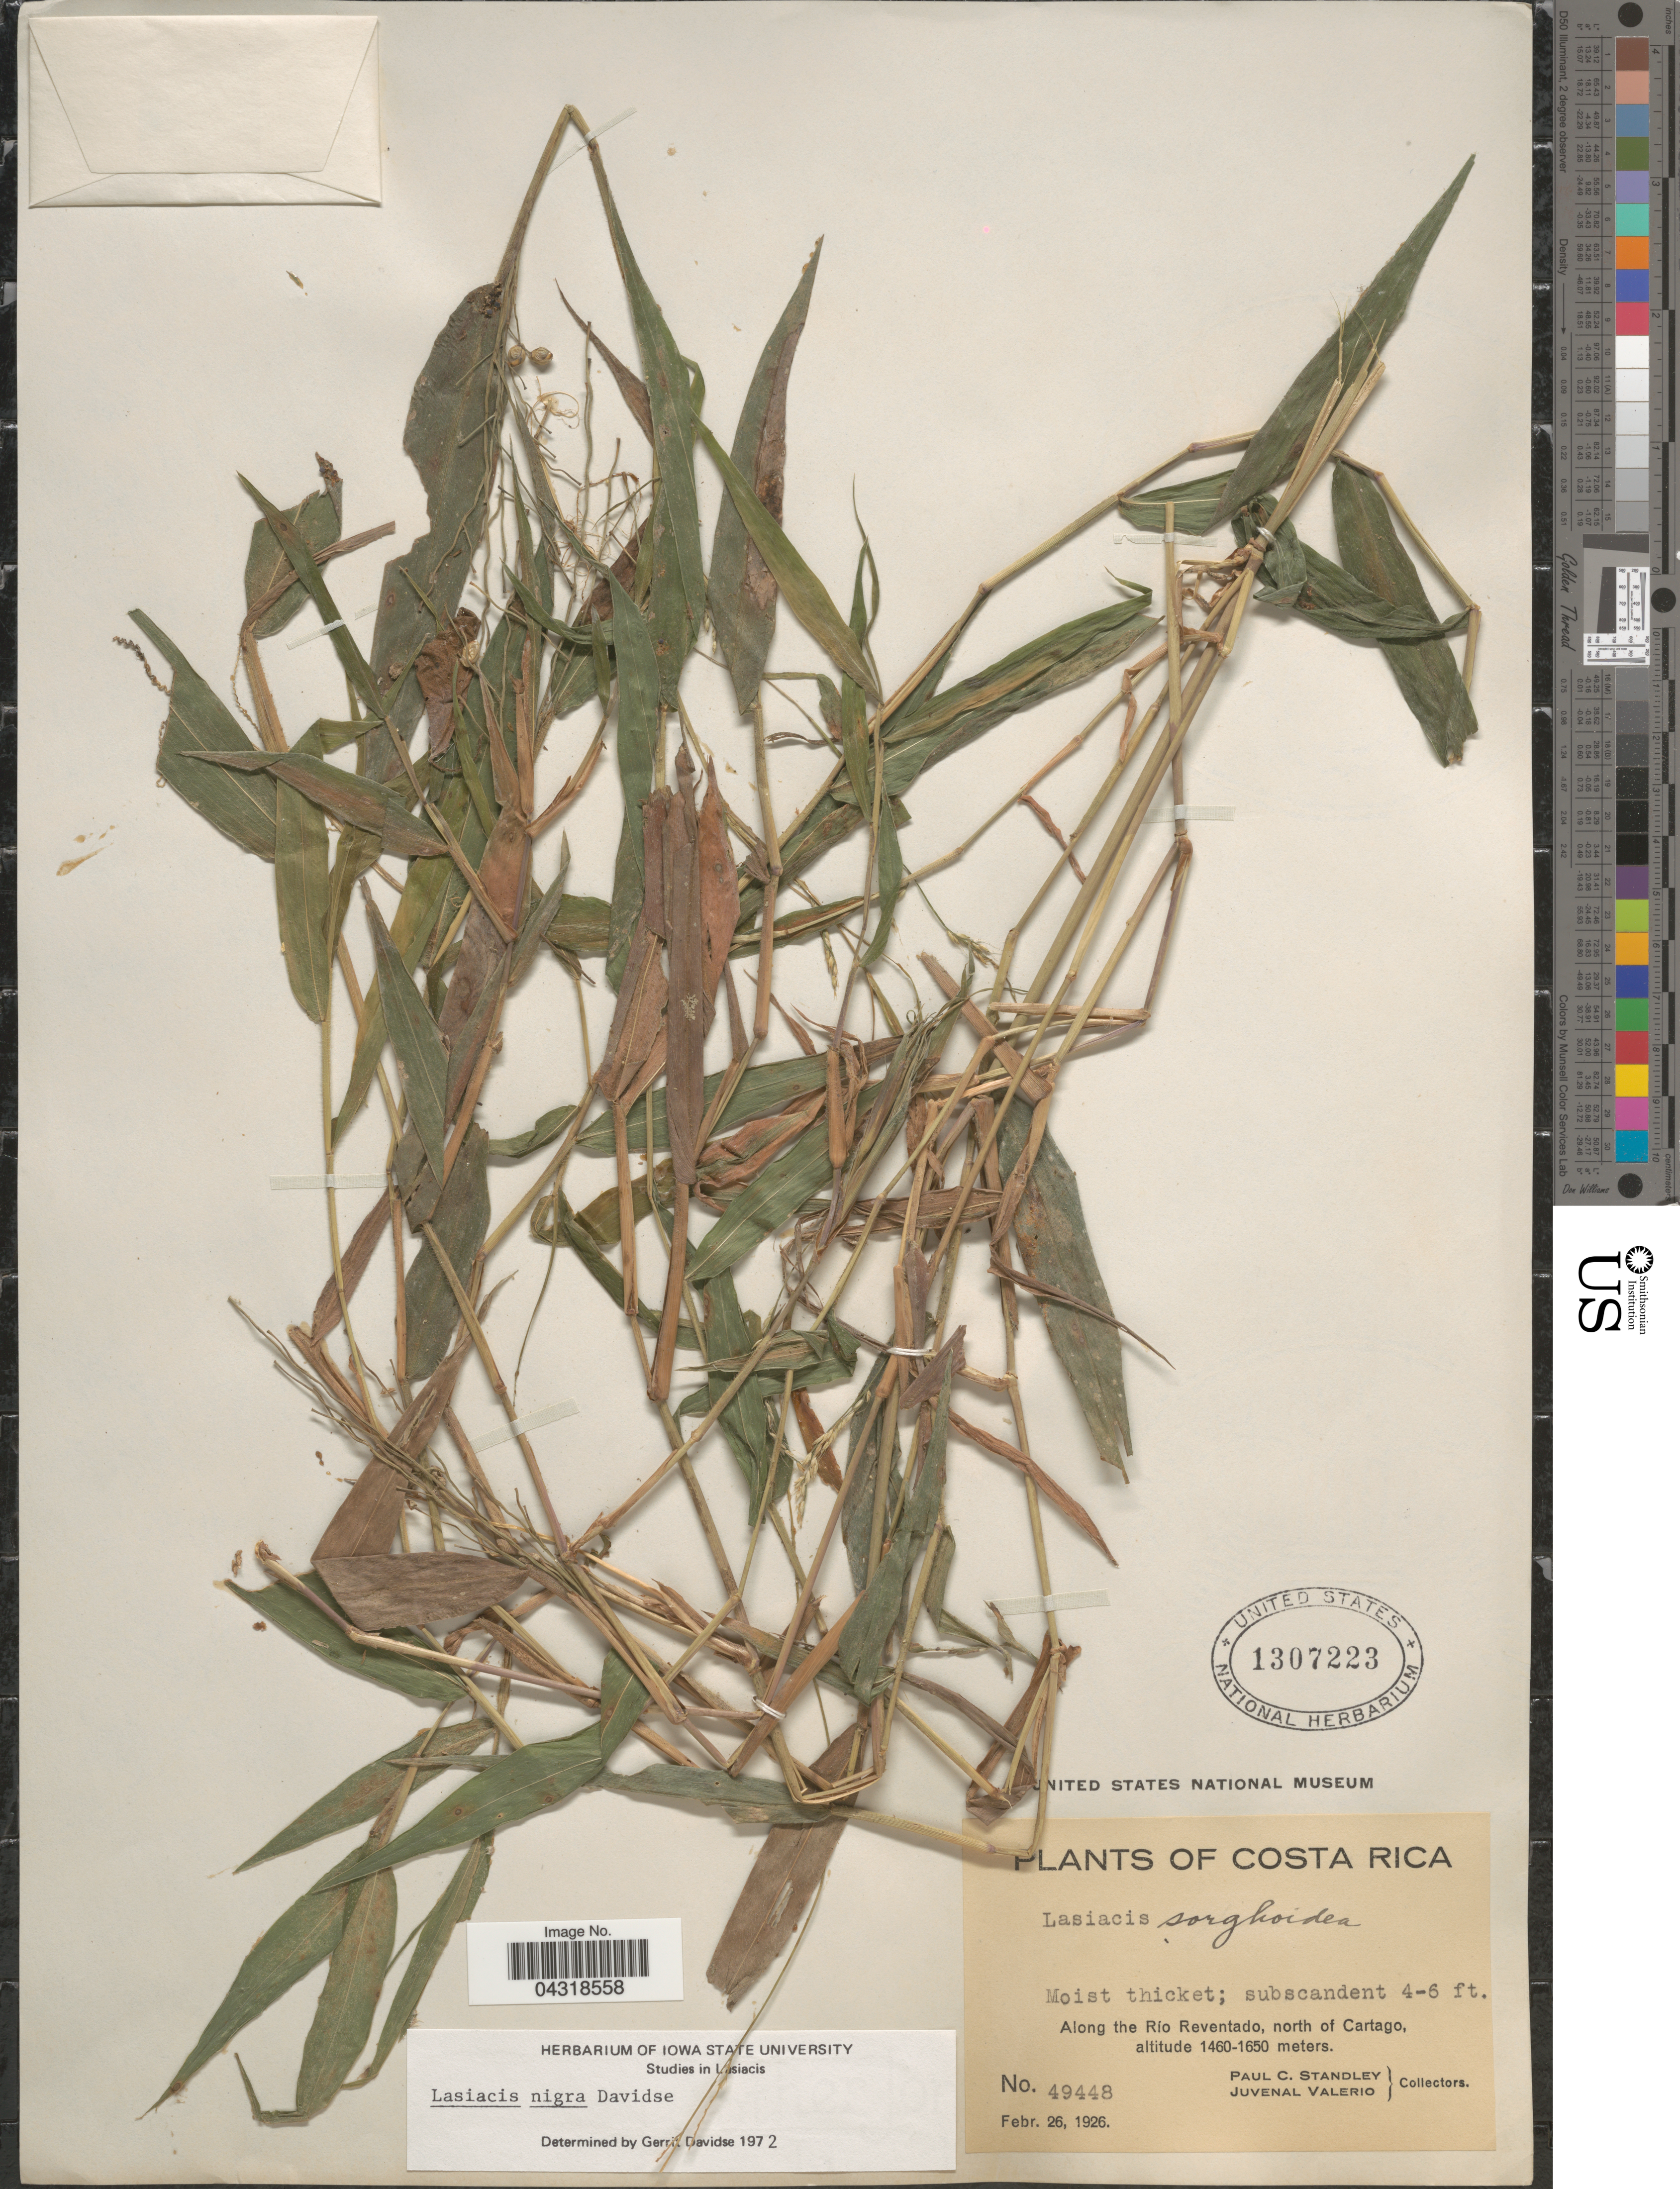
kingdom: Plantae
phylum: Tracheophyta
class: Liliopsida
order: Poales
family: Poaceae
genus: Lasiacis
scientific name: Lasiacis nigra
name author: Davidse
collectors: P. C. Standley & J. Valerio R.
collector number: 49448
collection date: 1926-02-26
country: Costa Rica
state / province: Cartago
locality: Along the Río Reventado, north of Cartago.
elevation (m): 1460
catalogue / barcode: US 1307223